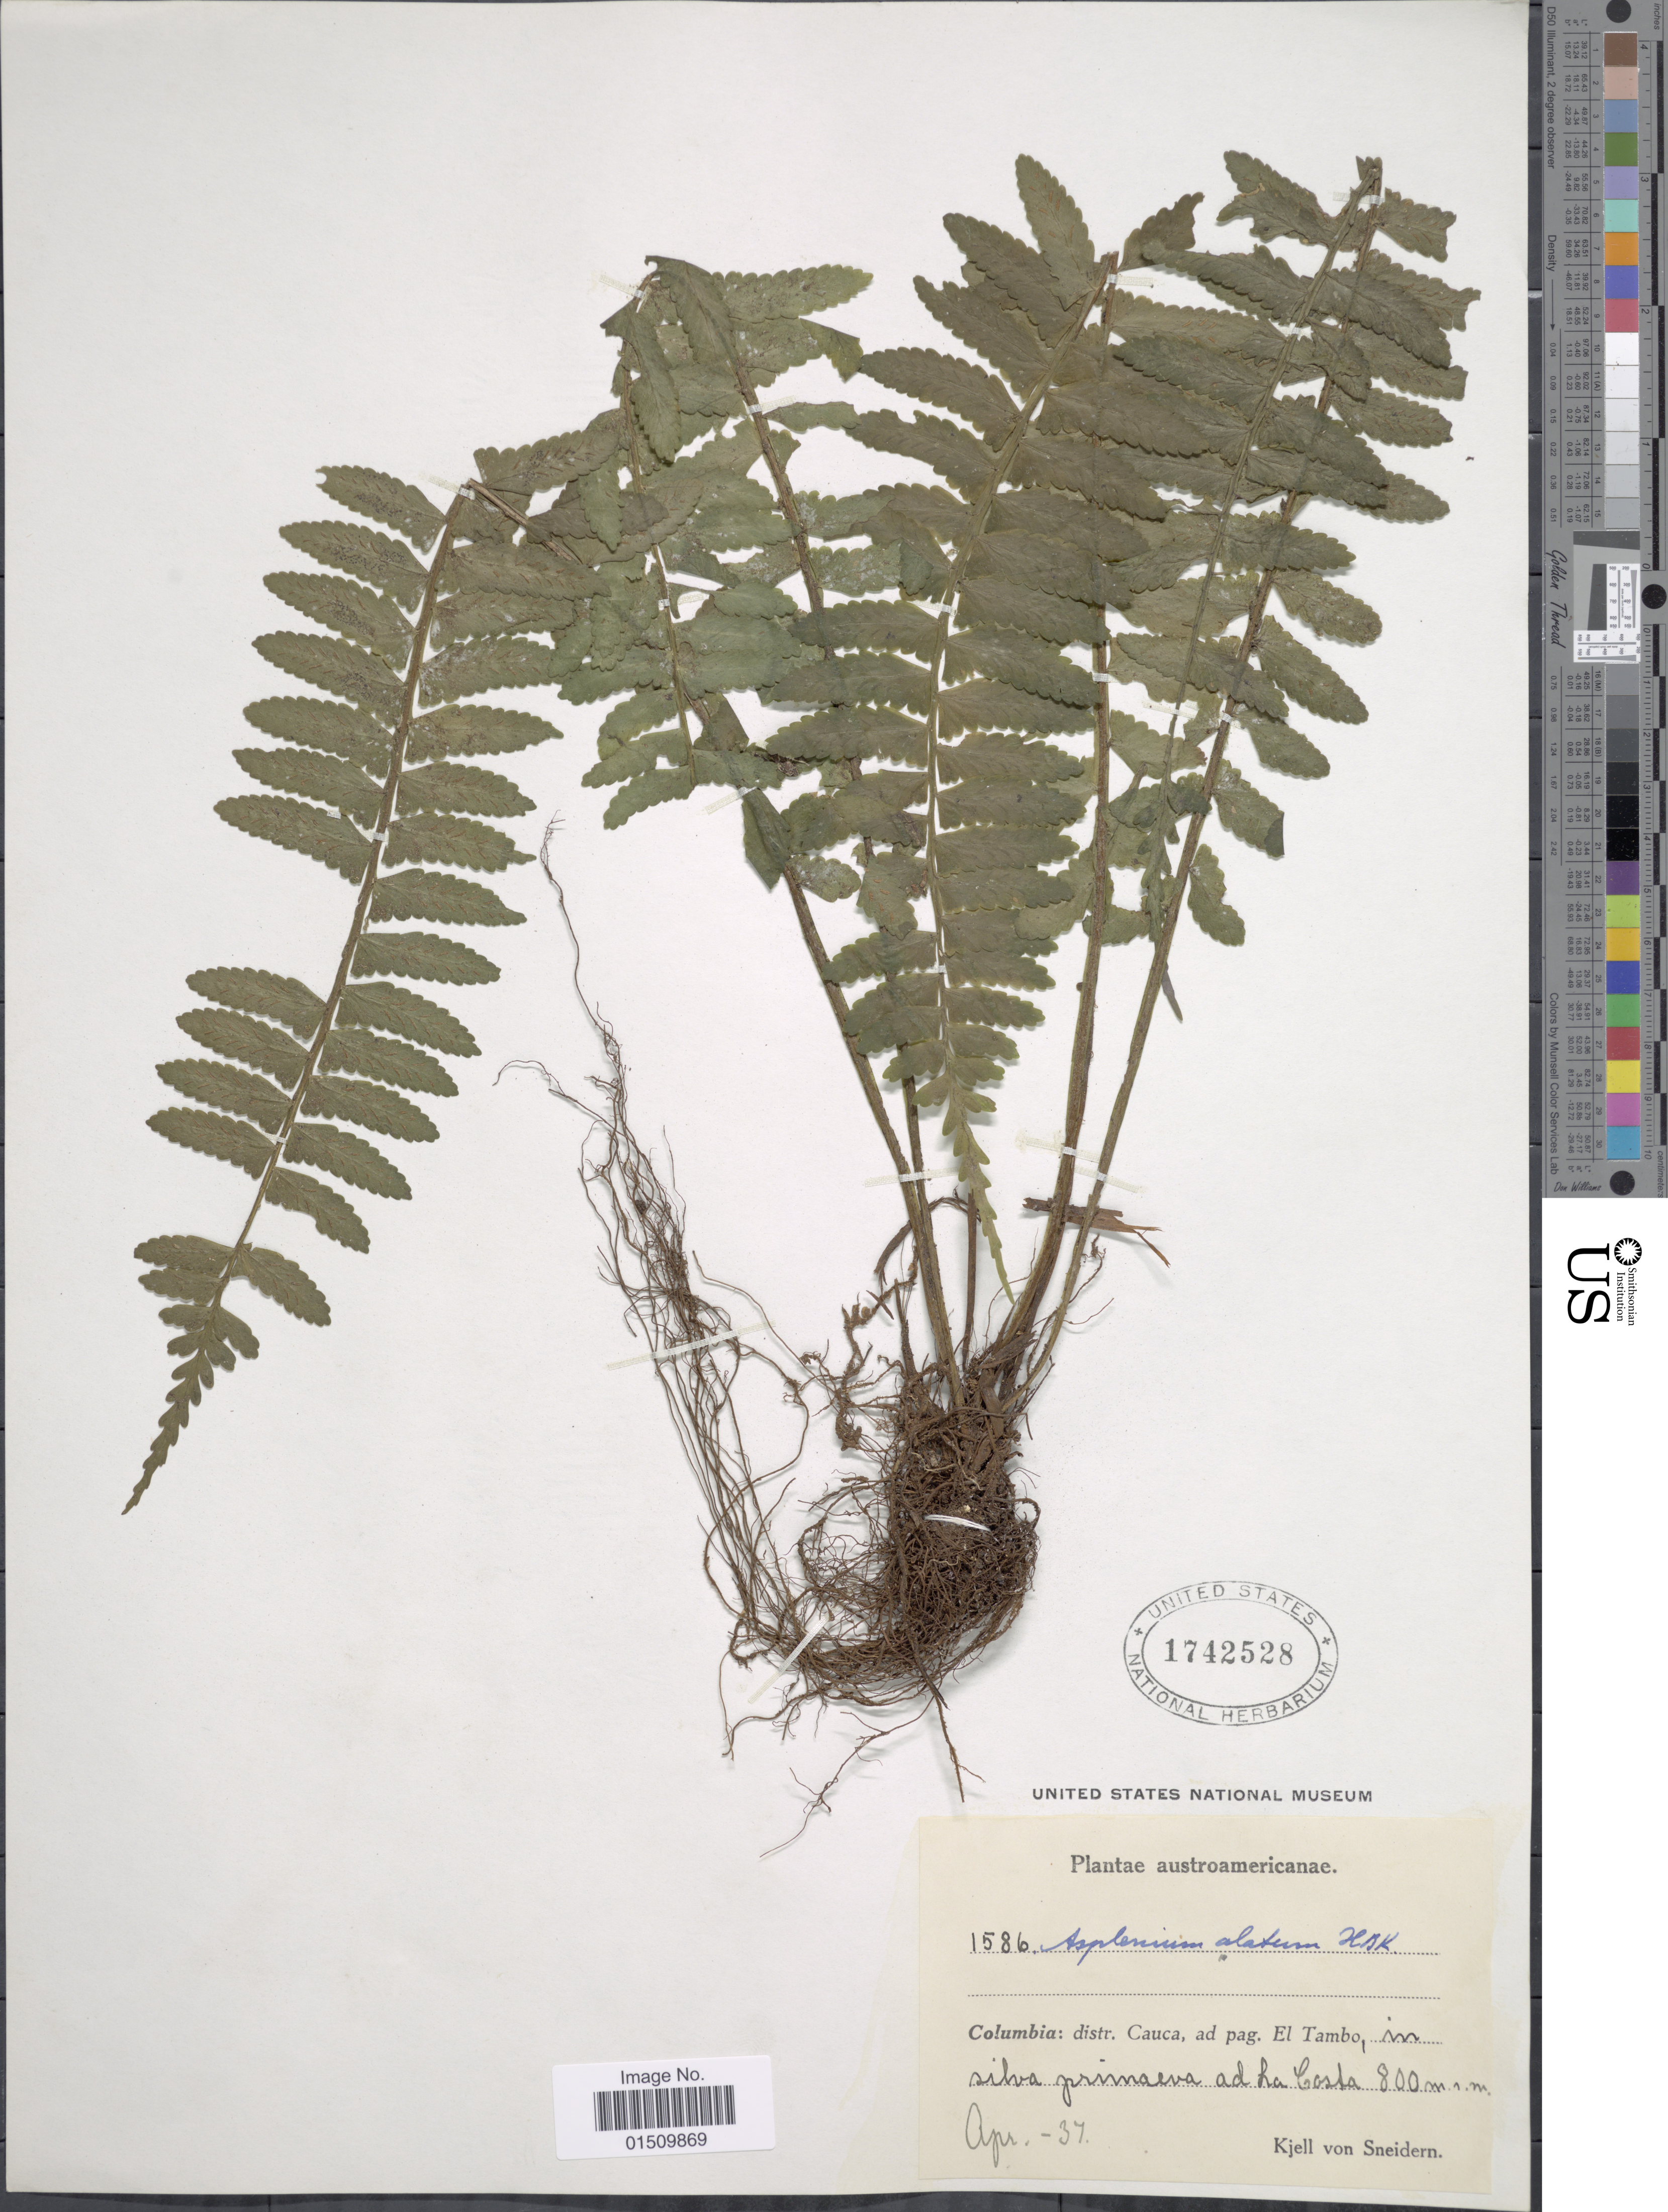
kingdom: Plantae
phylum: Tracheophyta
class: Polypodiopsida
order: Polypodiales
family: Aspleniaceae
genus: Asplenium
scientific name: Asplenium alatum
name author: Humb. & Bonpl. ex Willd.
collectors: K. von Sneidern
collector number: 1586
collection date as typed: Transcribed d/m/y: /4/37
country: Colombia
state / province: Cauca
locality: Austroamericanae, Columbia: distr. Cauca, ad pag. El Tambo in silva primaeva ad La Costa.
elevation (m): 800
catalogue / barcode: US 1742528